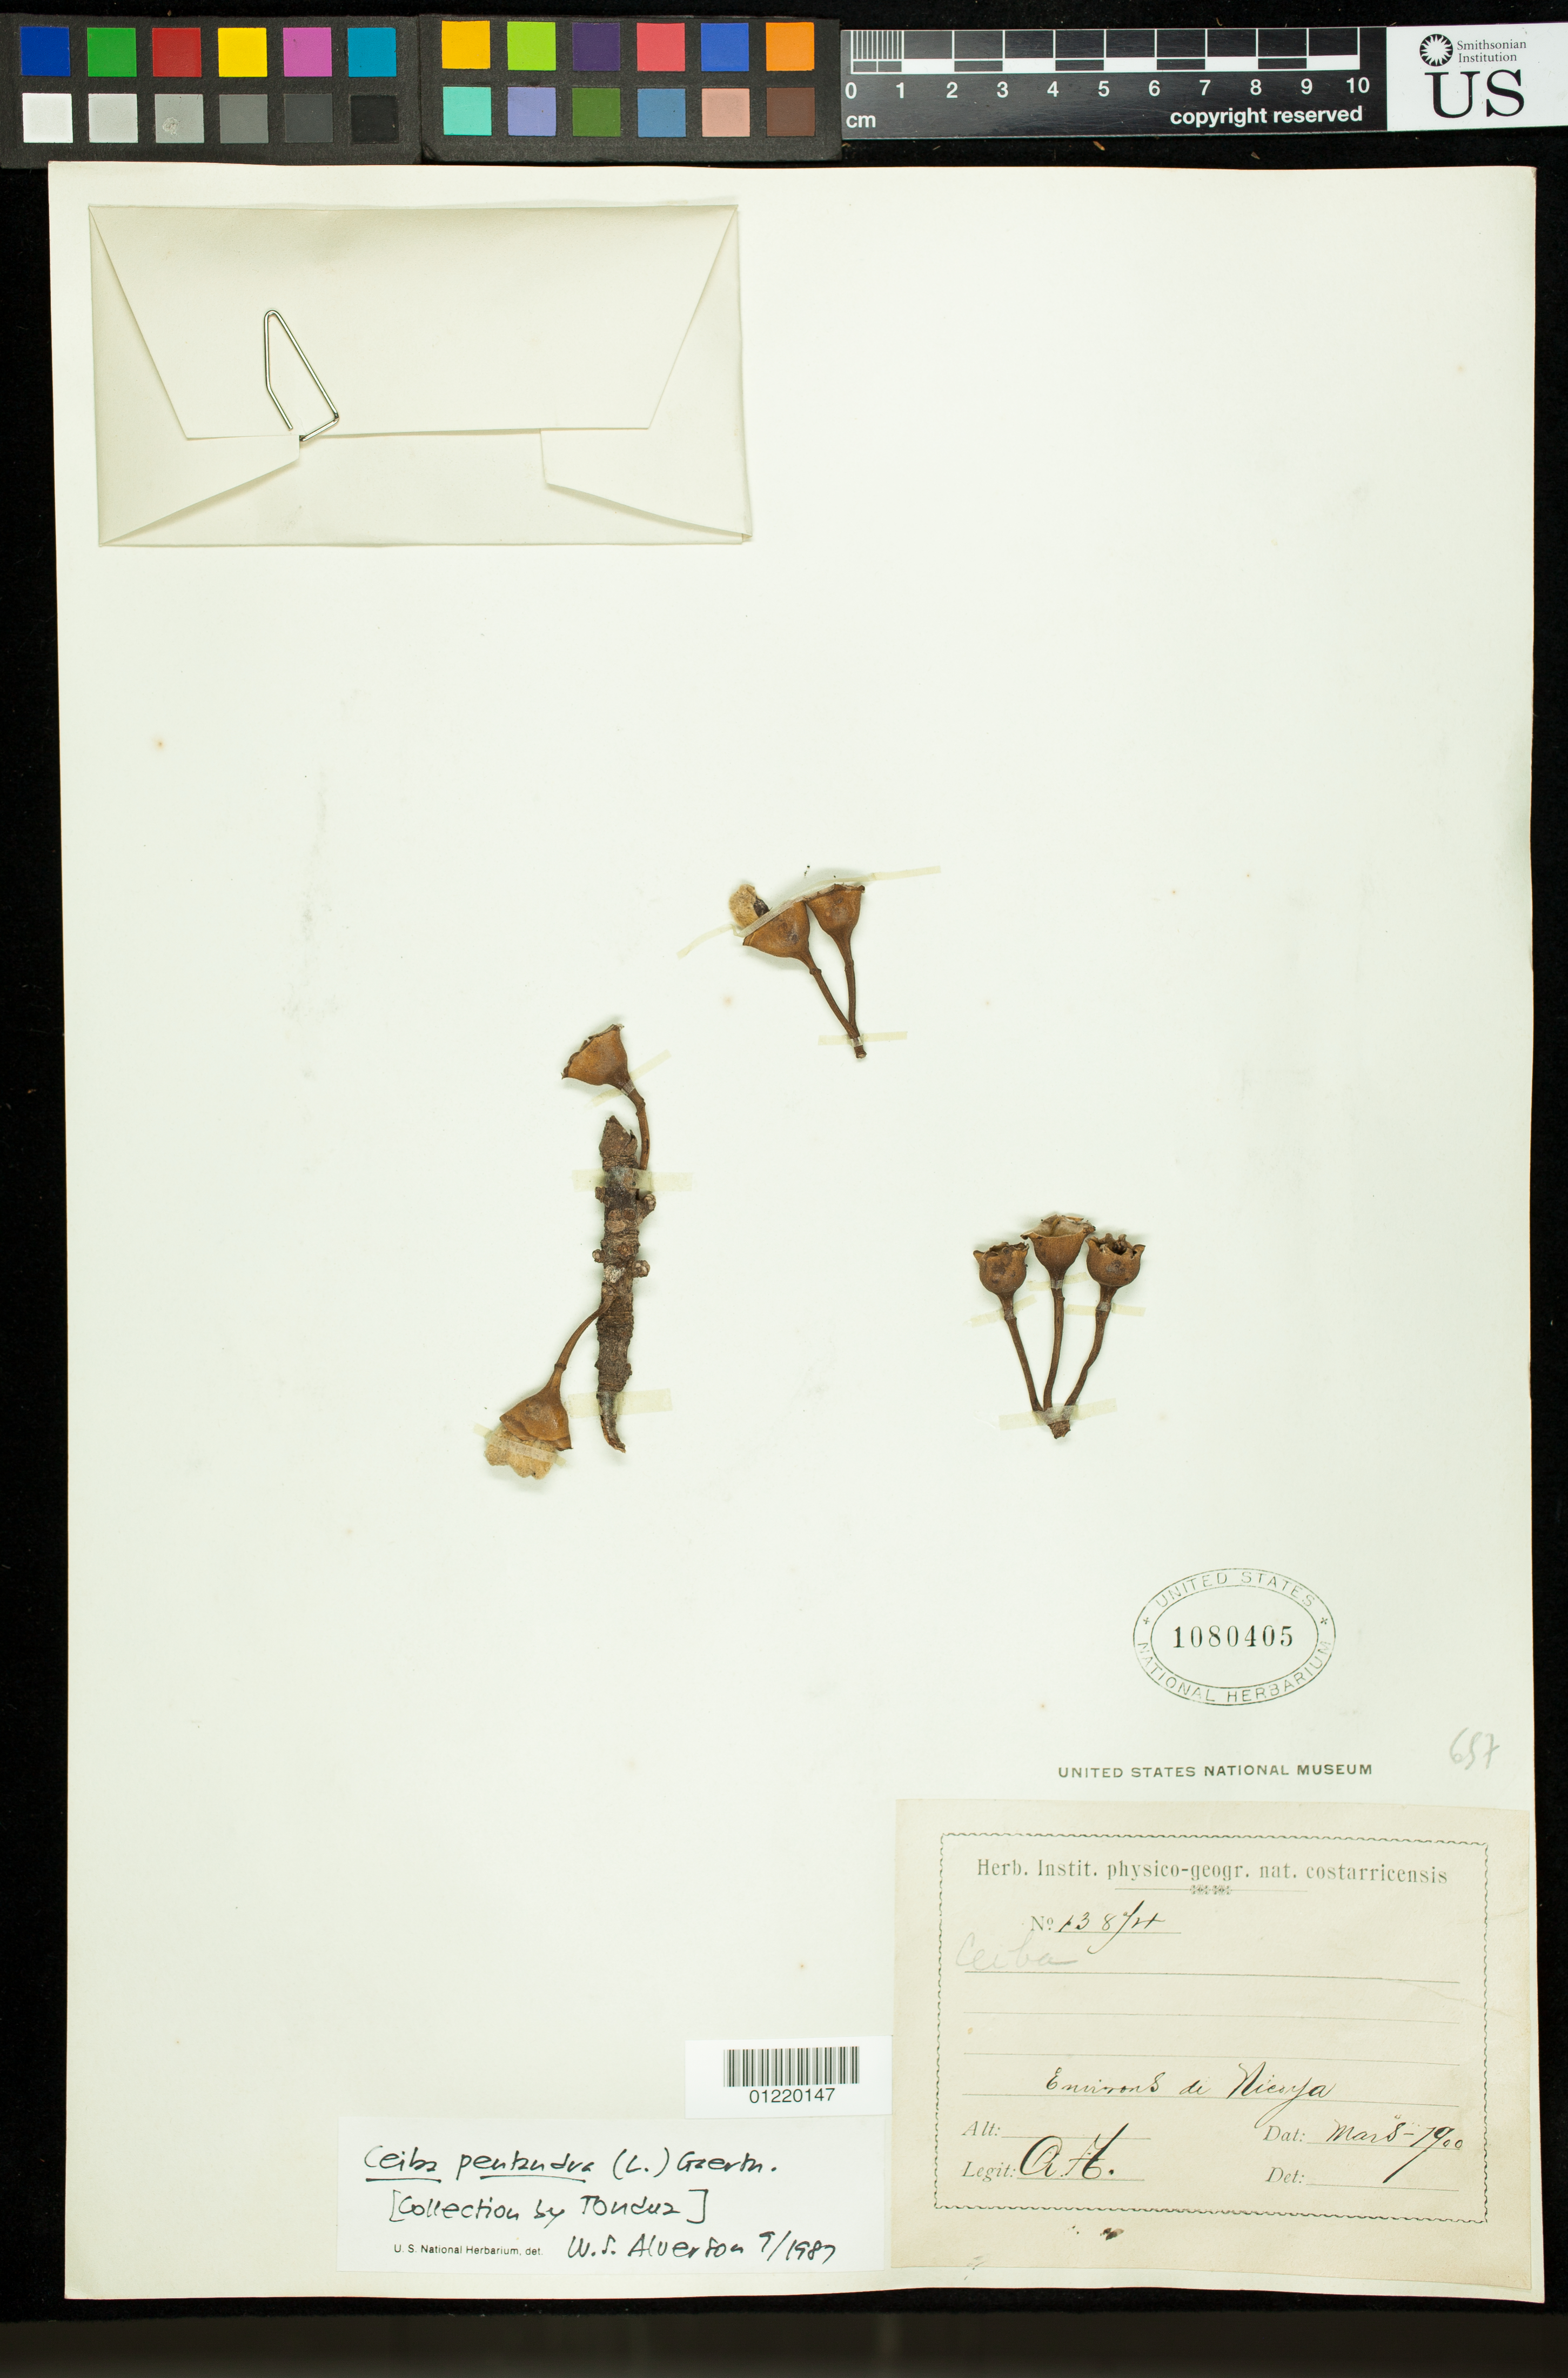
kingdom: Plantae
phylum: Tracheophyta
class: Magnoliopsida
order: Malvales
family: Malvaceae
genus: Ceiba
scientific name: Ceiba parvifolia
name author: Rose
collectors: A. Tonduz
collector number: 138frt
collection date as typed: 3/8/1900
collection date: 1900-03-08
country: Costa Rica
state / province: Guanacaste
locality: Environs de Nicoya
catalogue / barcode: US 1080405